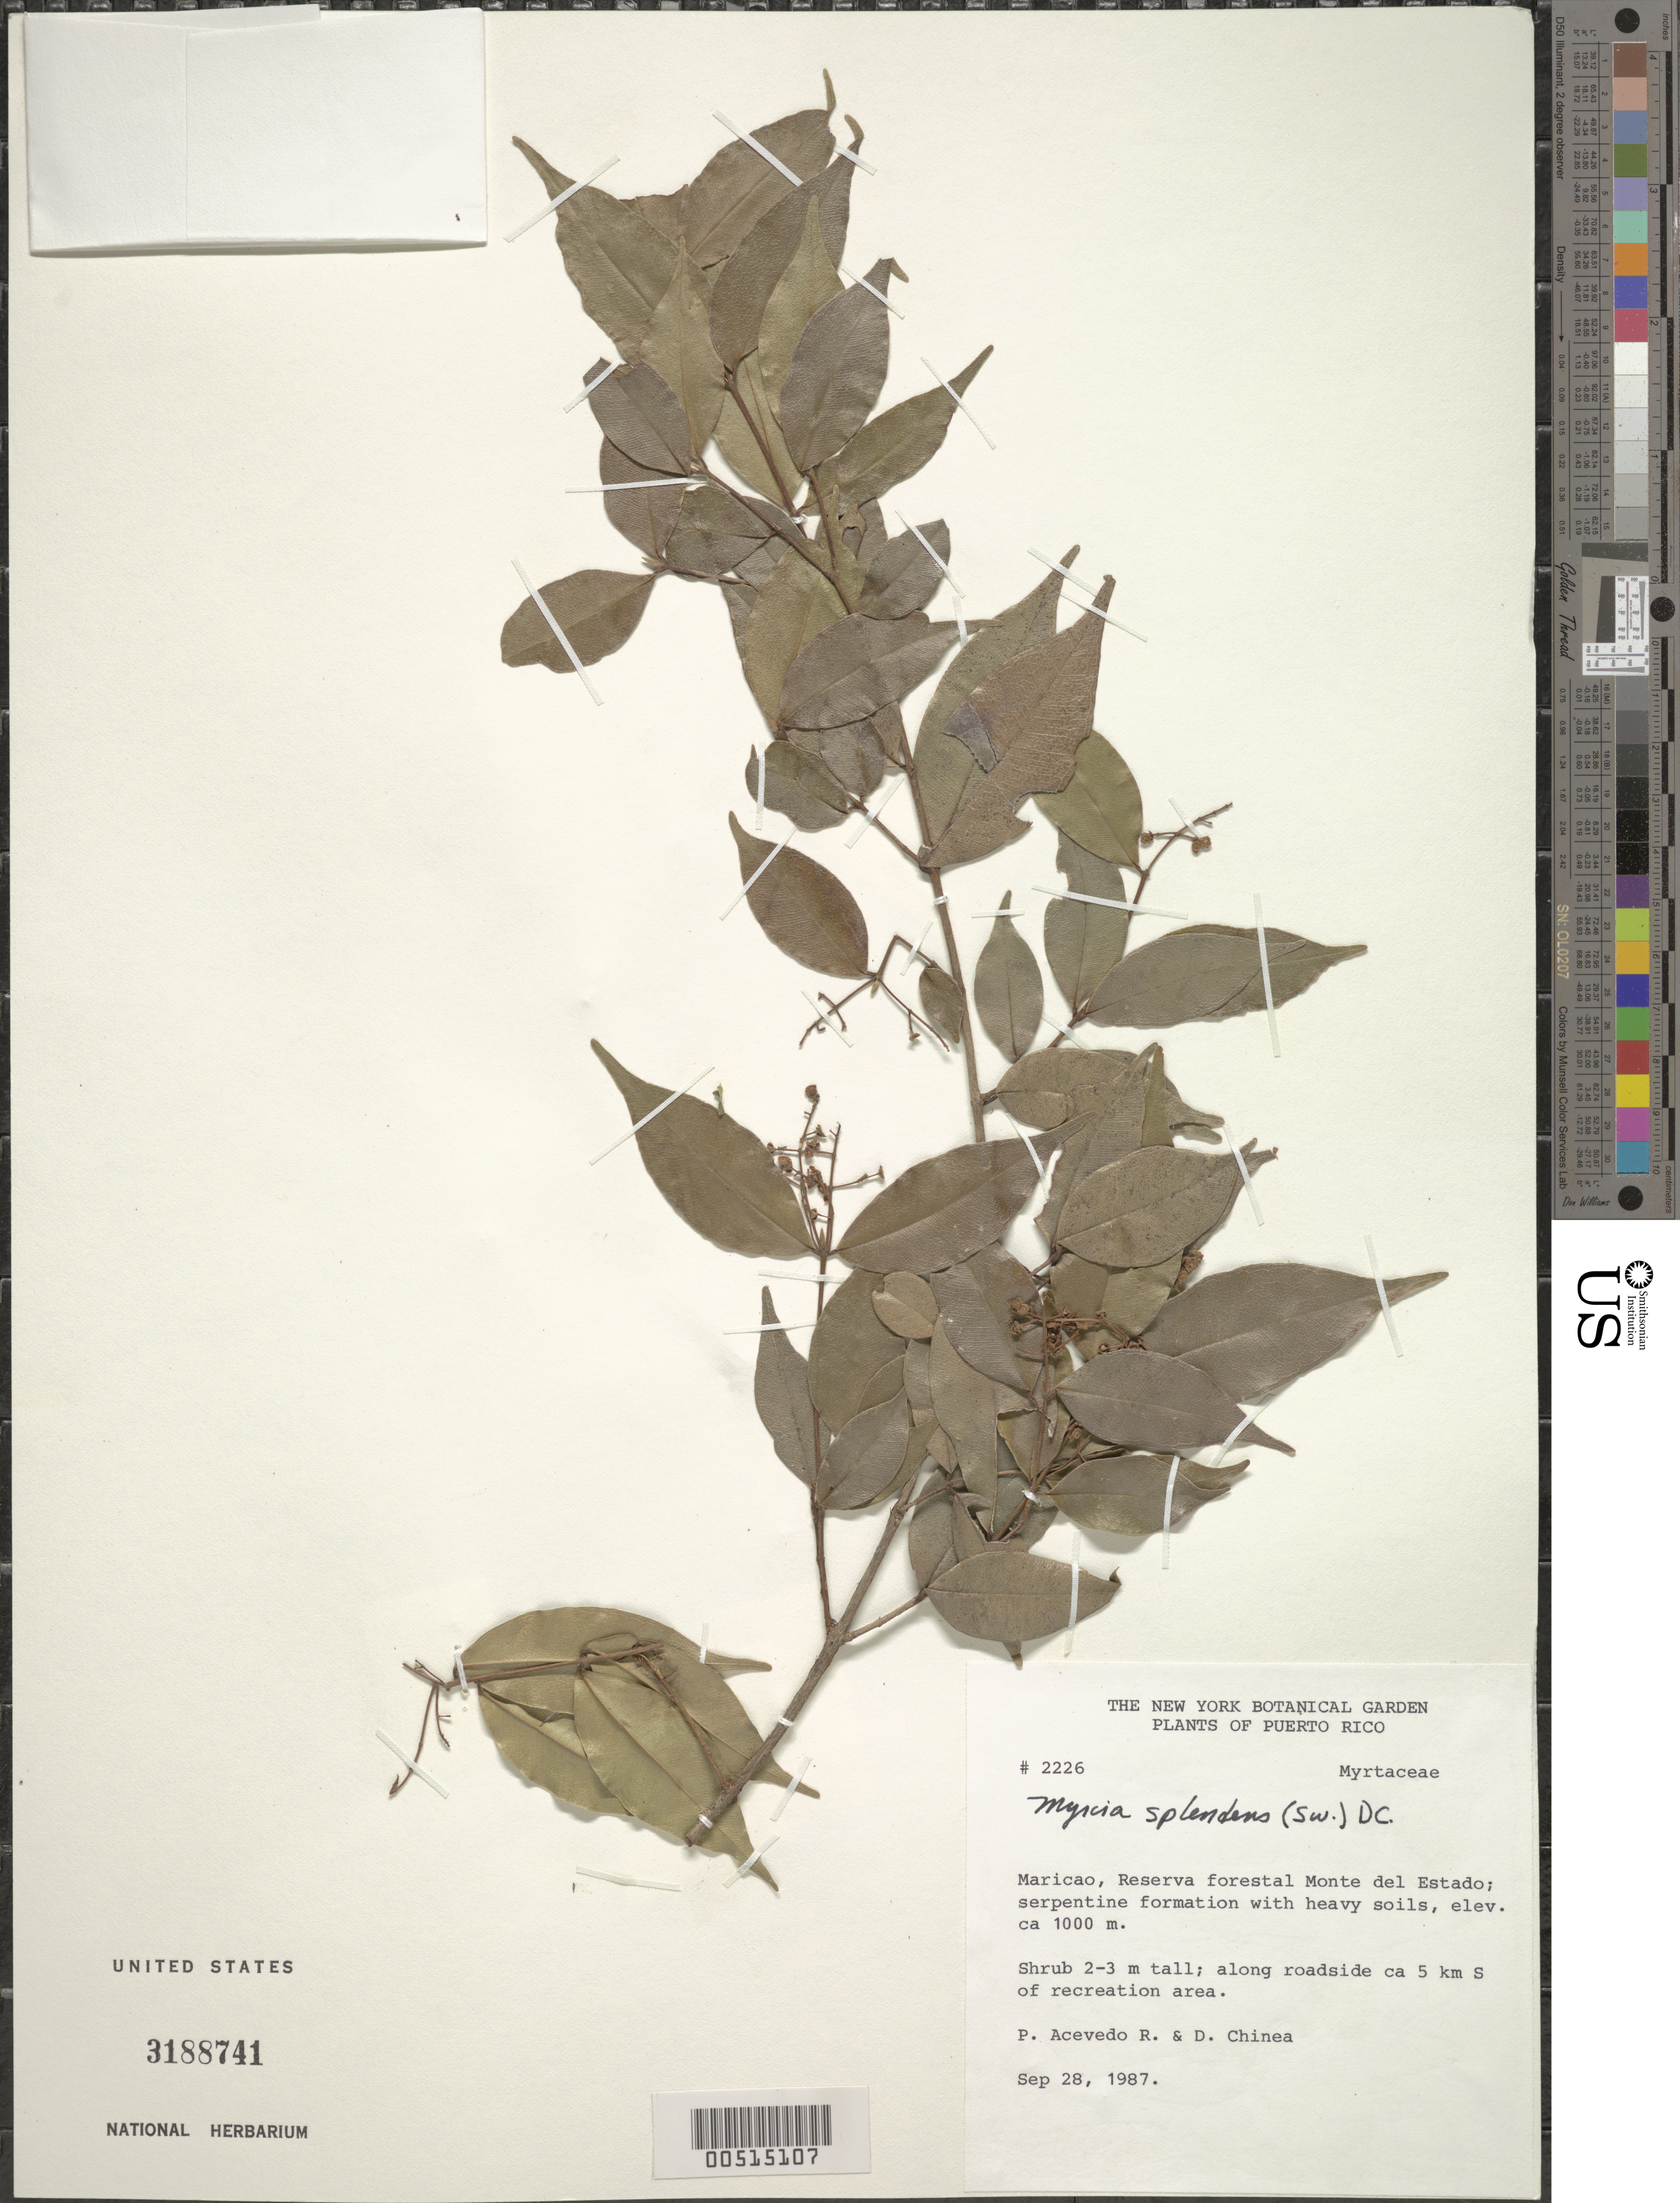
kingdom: Plantae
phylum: Tracheophyta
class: Magnoliopsida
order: Myrtales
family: Myrtaceae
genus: Myrcia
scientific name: Myrcia splendens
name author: (Sw.) DC.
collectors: P. Acevedo-Rodr. & D. Chinea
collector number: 2226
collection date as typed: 28 Sep 1987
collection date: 1987-09-28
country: Puerto Rico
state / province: Maricao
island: Puerto Rico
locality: Maricao, Monte del Estado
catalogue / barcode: US 3188741